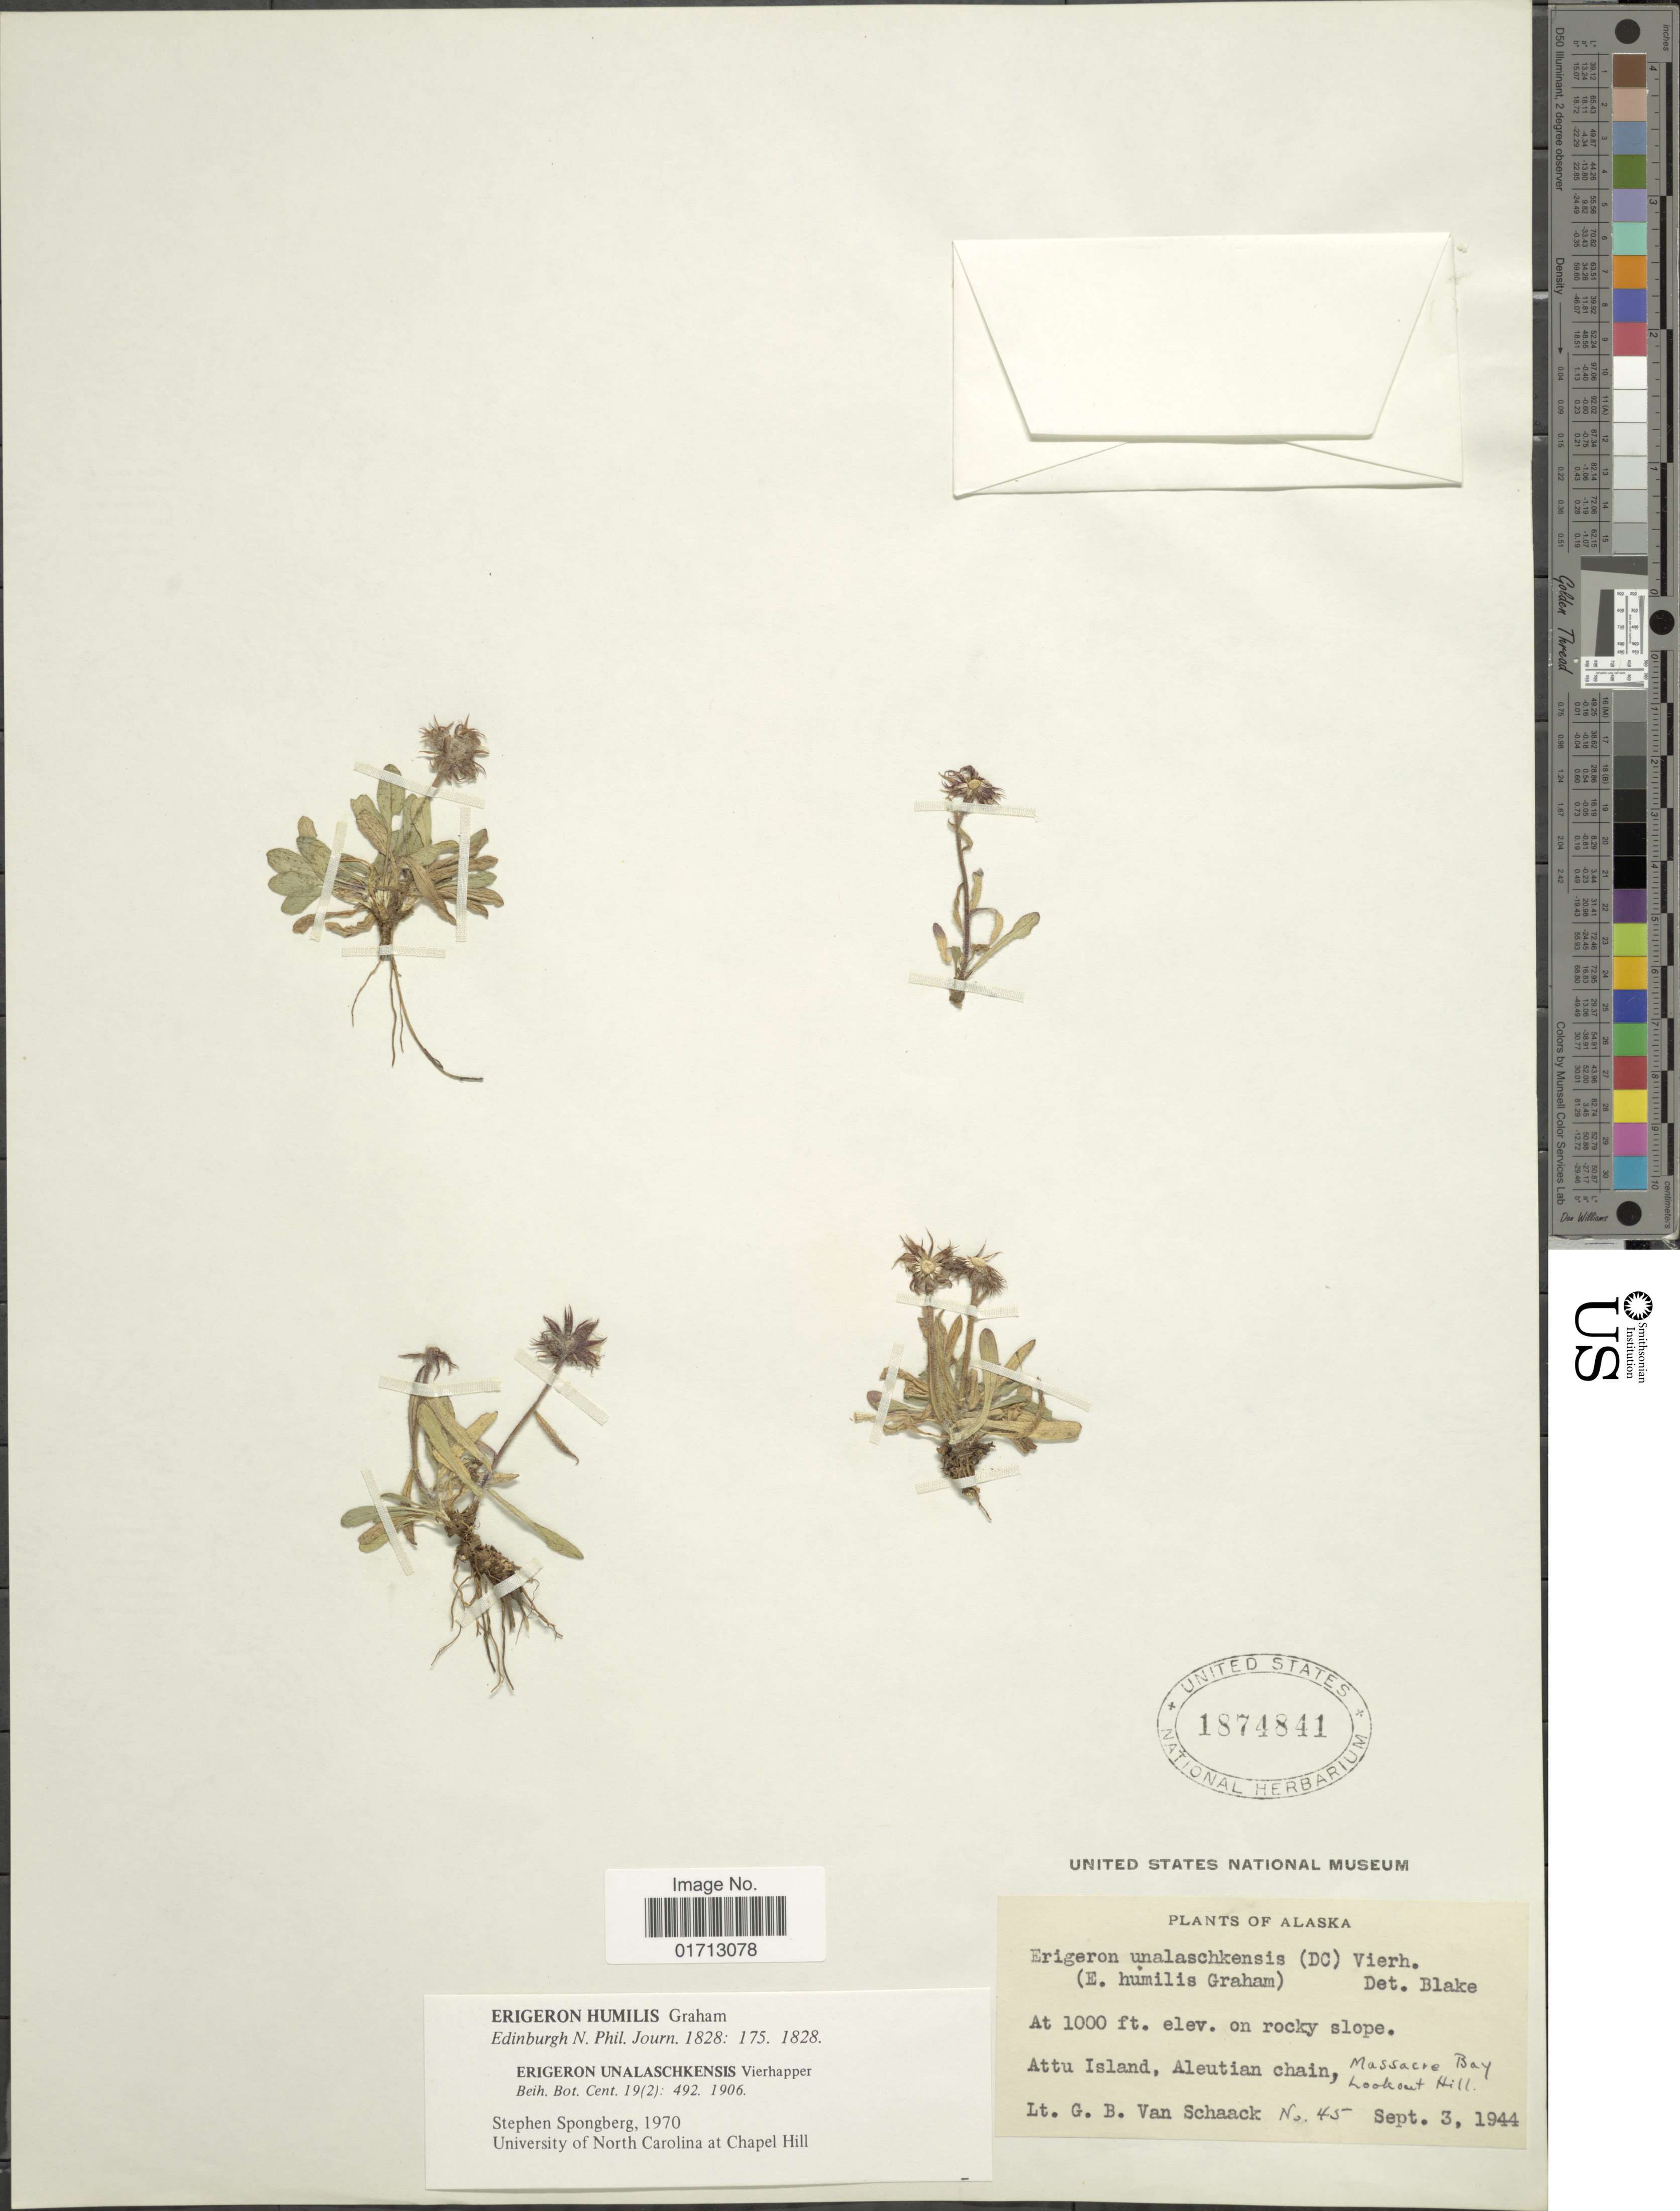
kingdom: Plantae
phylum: Tracheophyta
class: Magnoliopsida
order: Asterales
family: Asteraceae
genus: Erigeron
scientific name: Erigeron humilis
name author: Graham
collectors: G. Van Schaack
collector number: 45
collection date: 1944-09-03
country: United States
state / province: Alaska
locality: Attu Island, Aleutian chain, Massacre Bay, Lookout Hill.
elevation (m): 305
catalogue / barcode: US 1874841